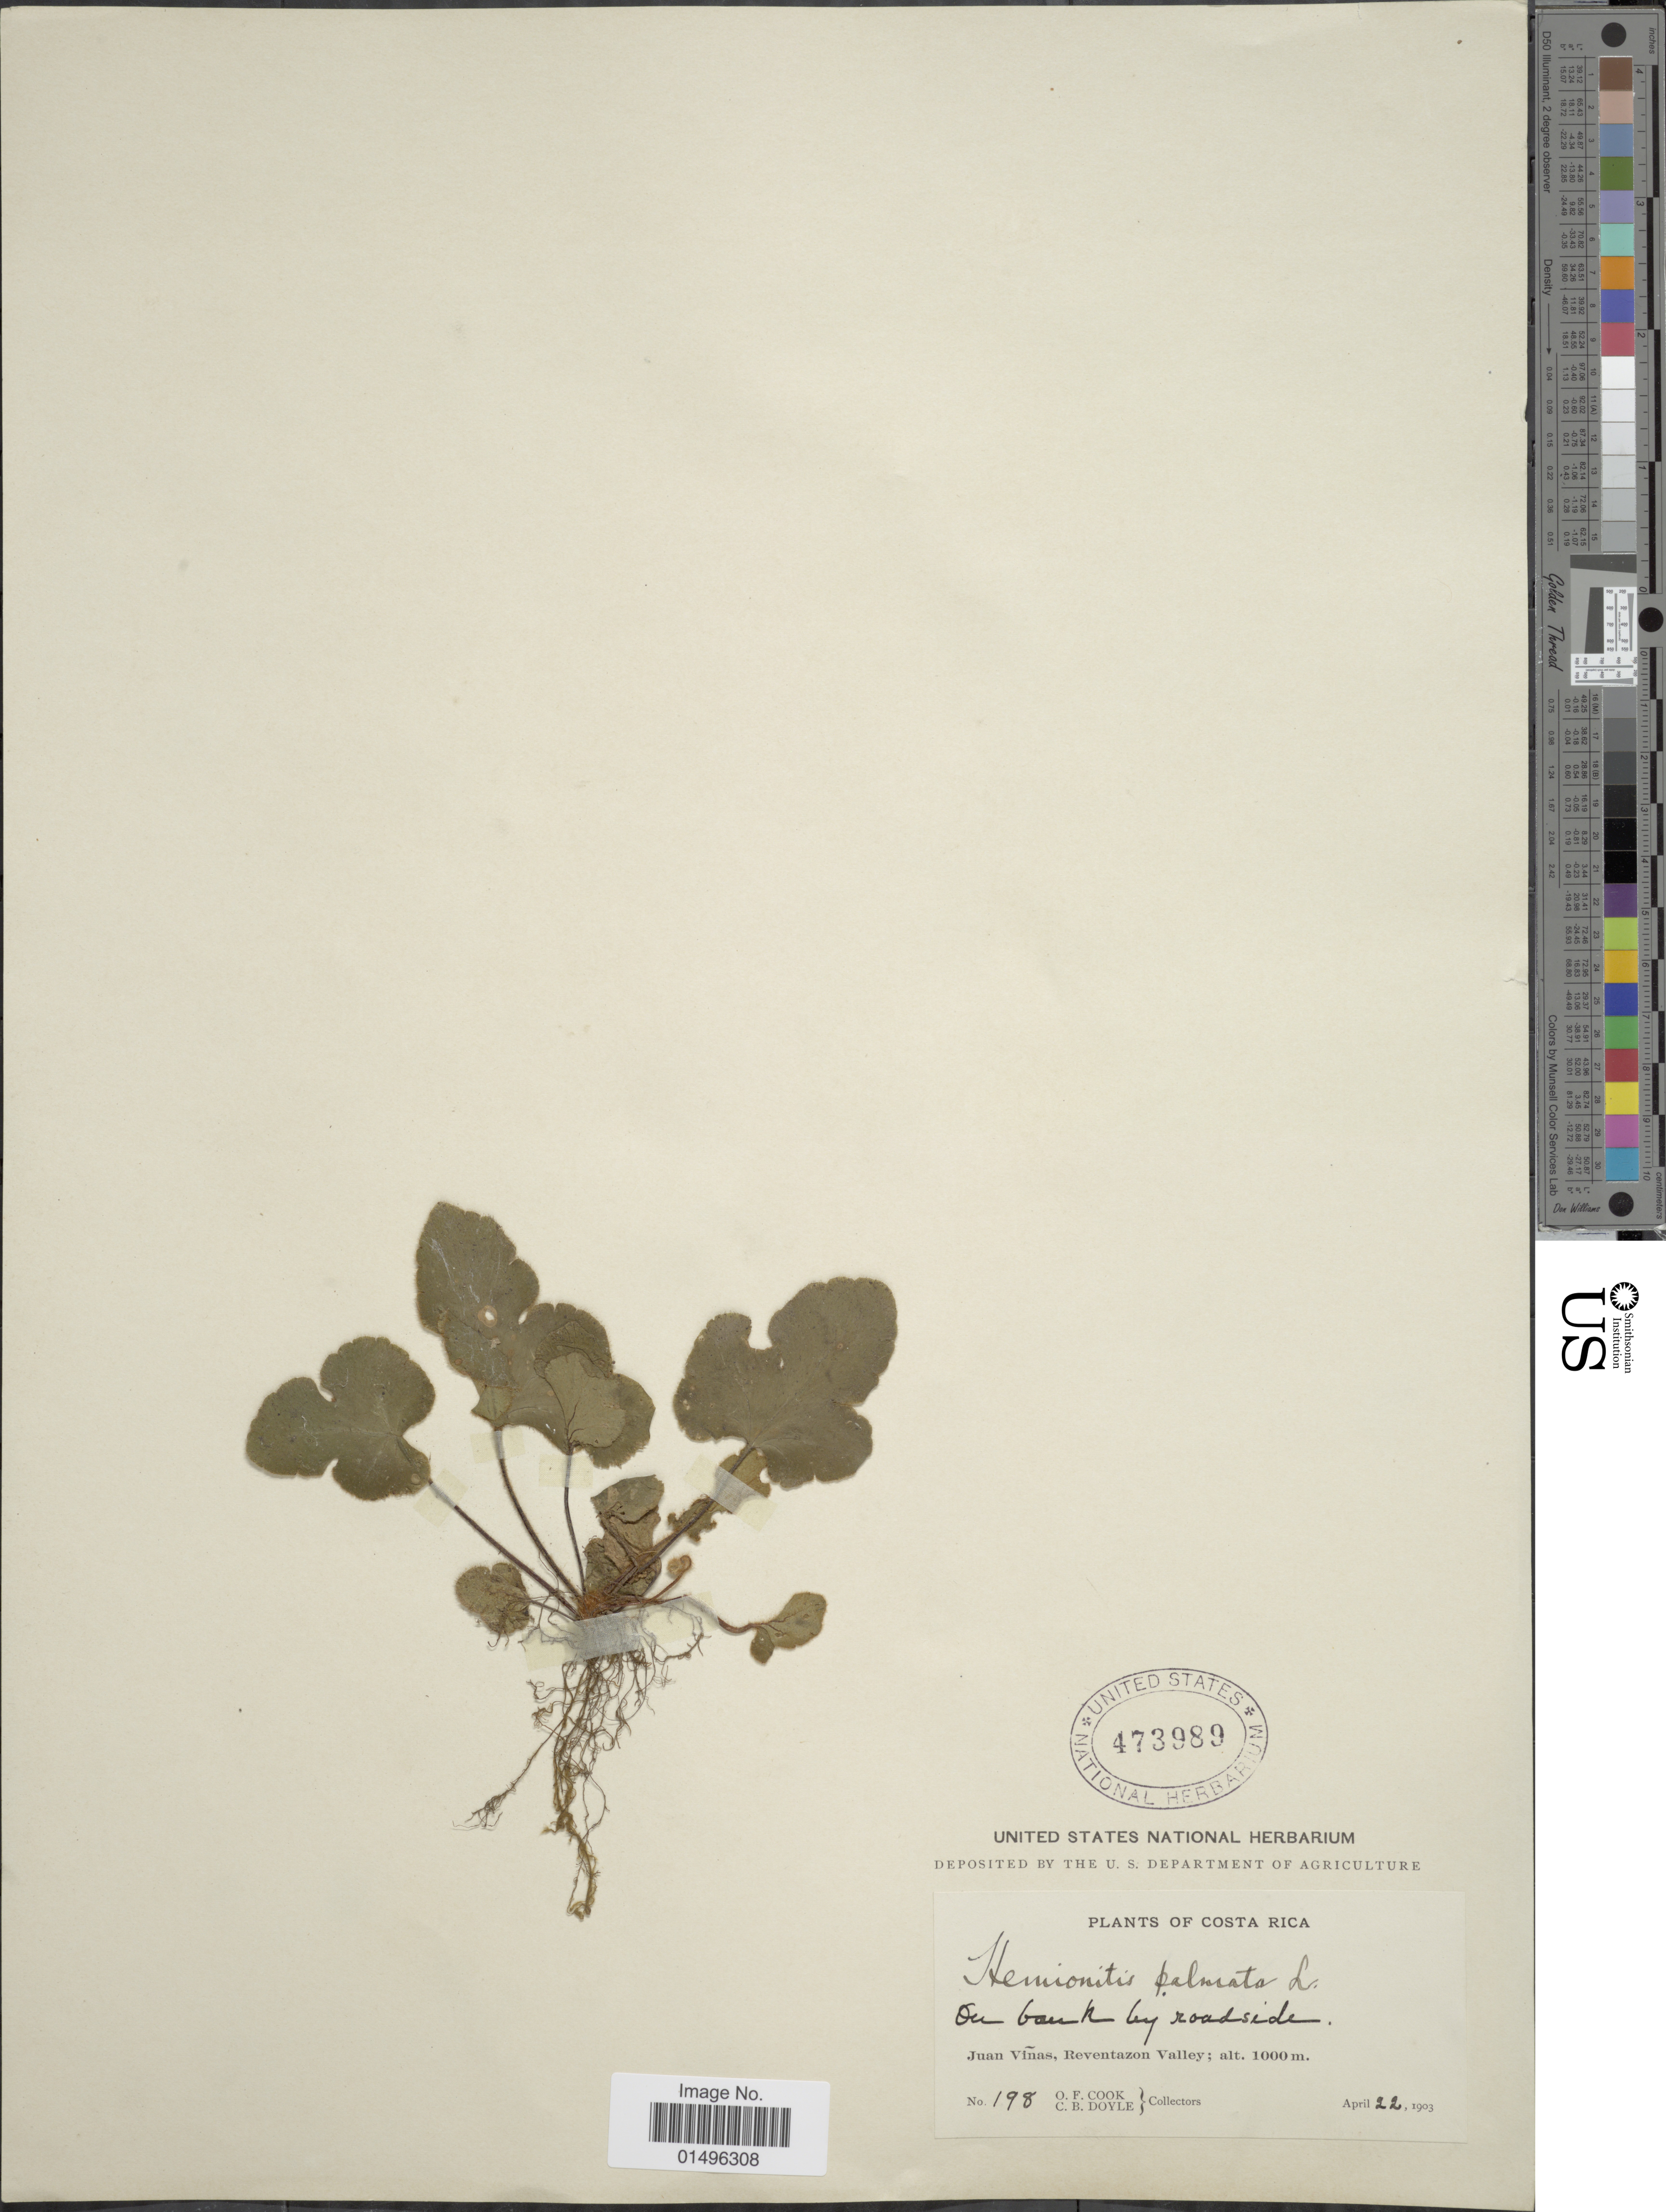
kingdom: Plantae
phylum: Tracheophyta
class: Polypodiopsida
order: Polypodiales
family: Pteridaceae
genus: Hemionitis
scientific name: Hemionitis palmata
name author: L.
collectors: O. F. Cook & C. Doyle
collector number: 198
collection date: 1903-04-22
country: Costa Rica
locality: Costa Rica, Juan Vinas, Reventazon Valley.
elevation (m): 1000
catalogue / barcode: US 473989